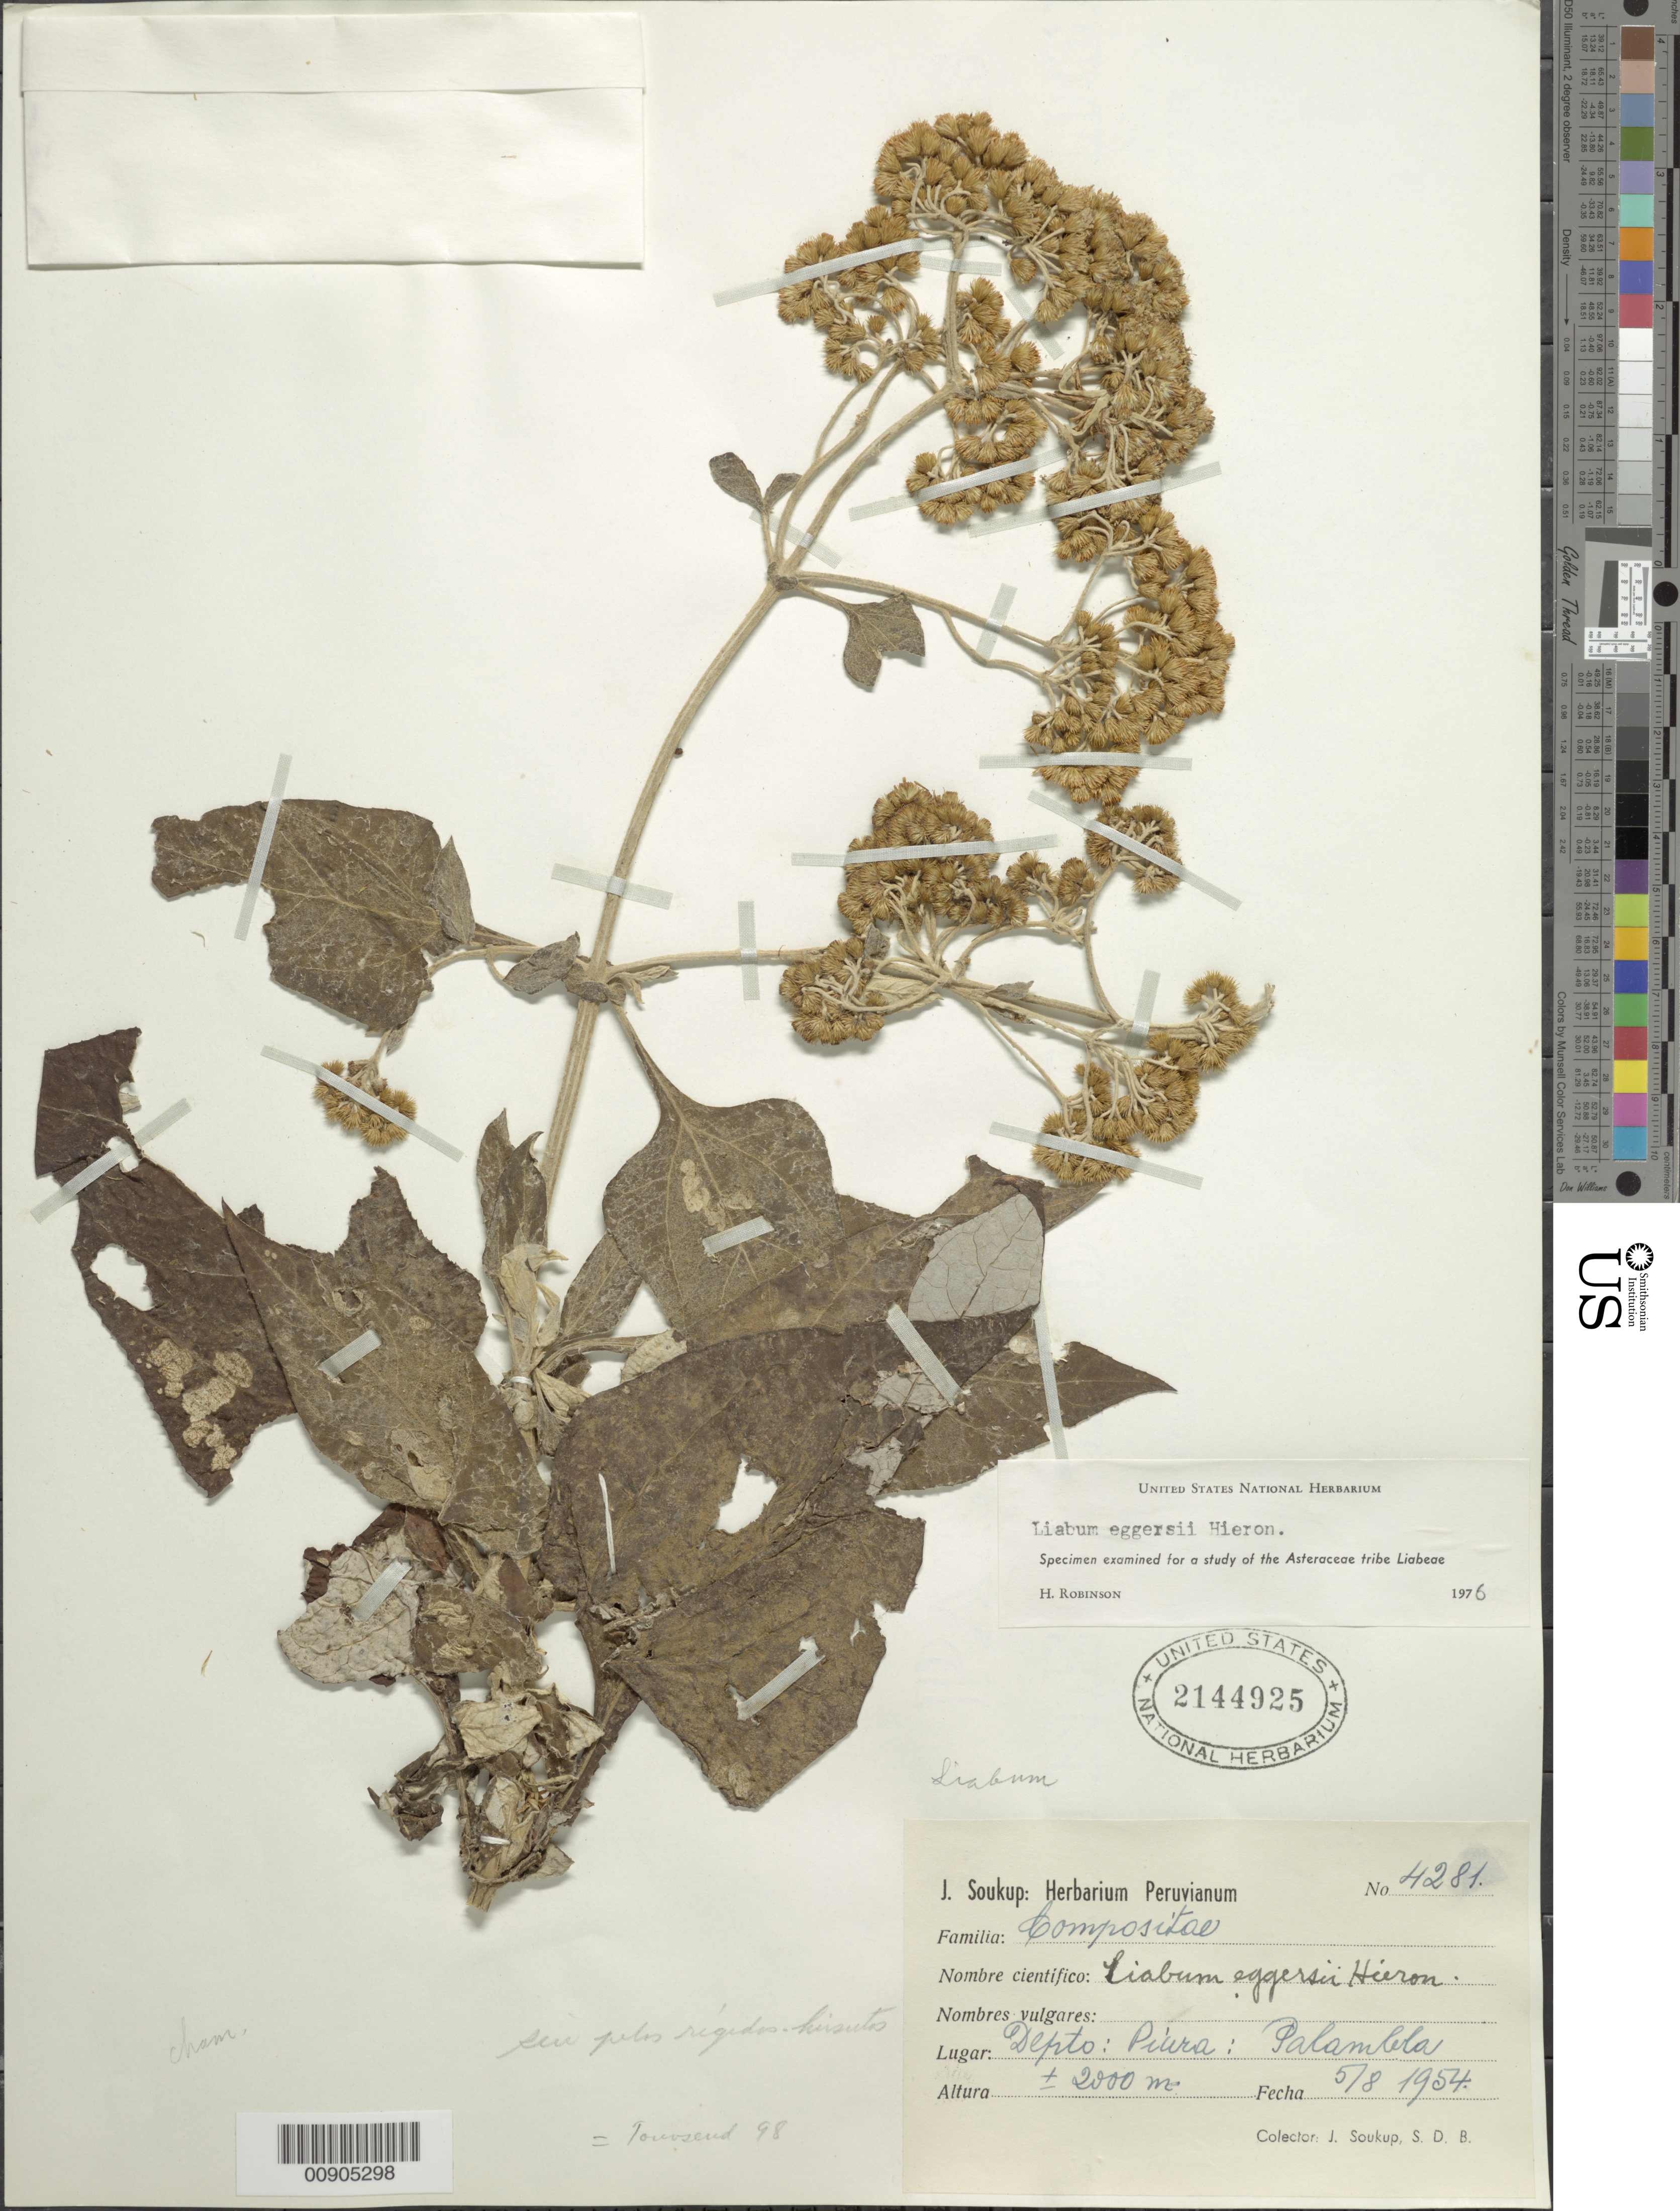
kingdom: Plantae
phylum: Tracheophyta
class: Magnoliopsida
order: Asterales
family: Asteraceae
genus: Liabum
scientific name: Liabum eggersii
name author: Hieron.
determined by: Robinson, Harold E., (US)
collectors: J. J. Soukup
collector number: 4281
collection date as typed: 8 May 1954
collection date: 1954-05-08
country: Peru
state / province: Piura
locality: Dpto. Piara, Palambla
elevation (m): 2000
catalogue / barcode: US 2144925